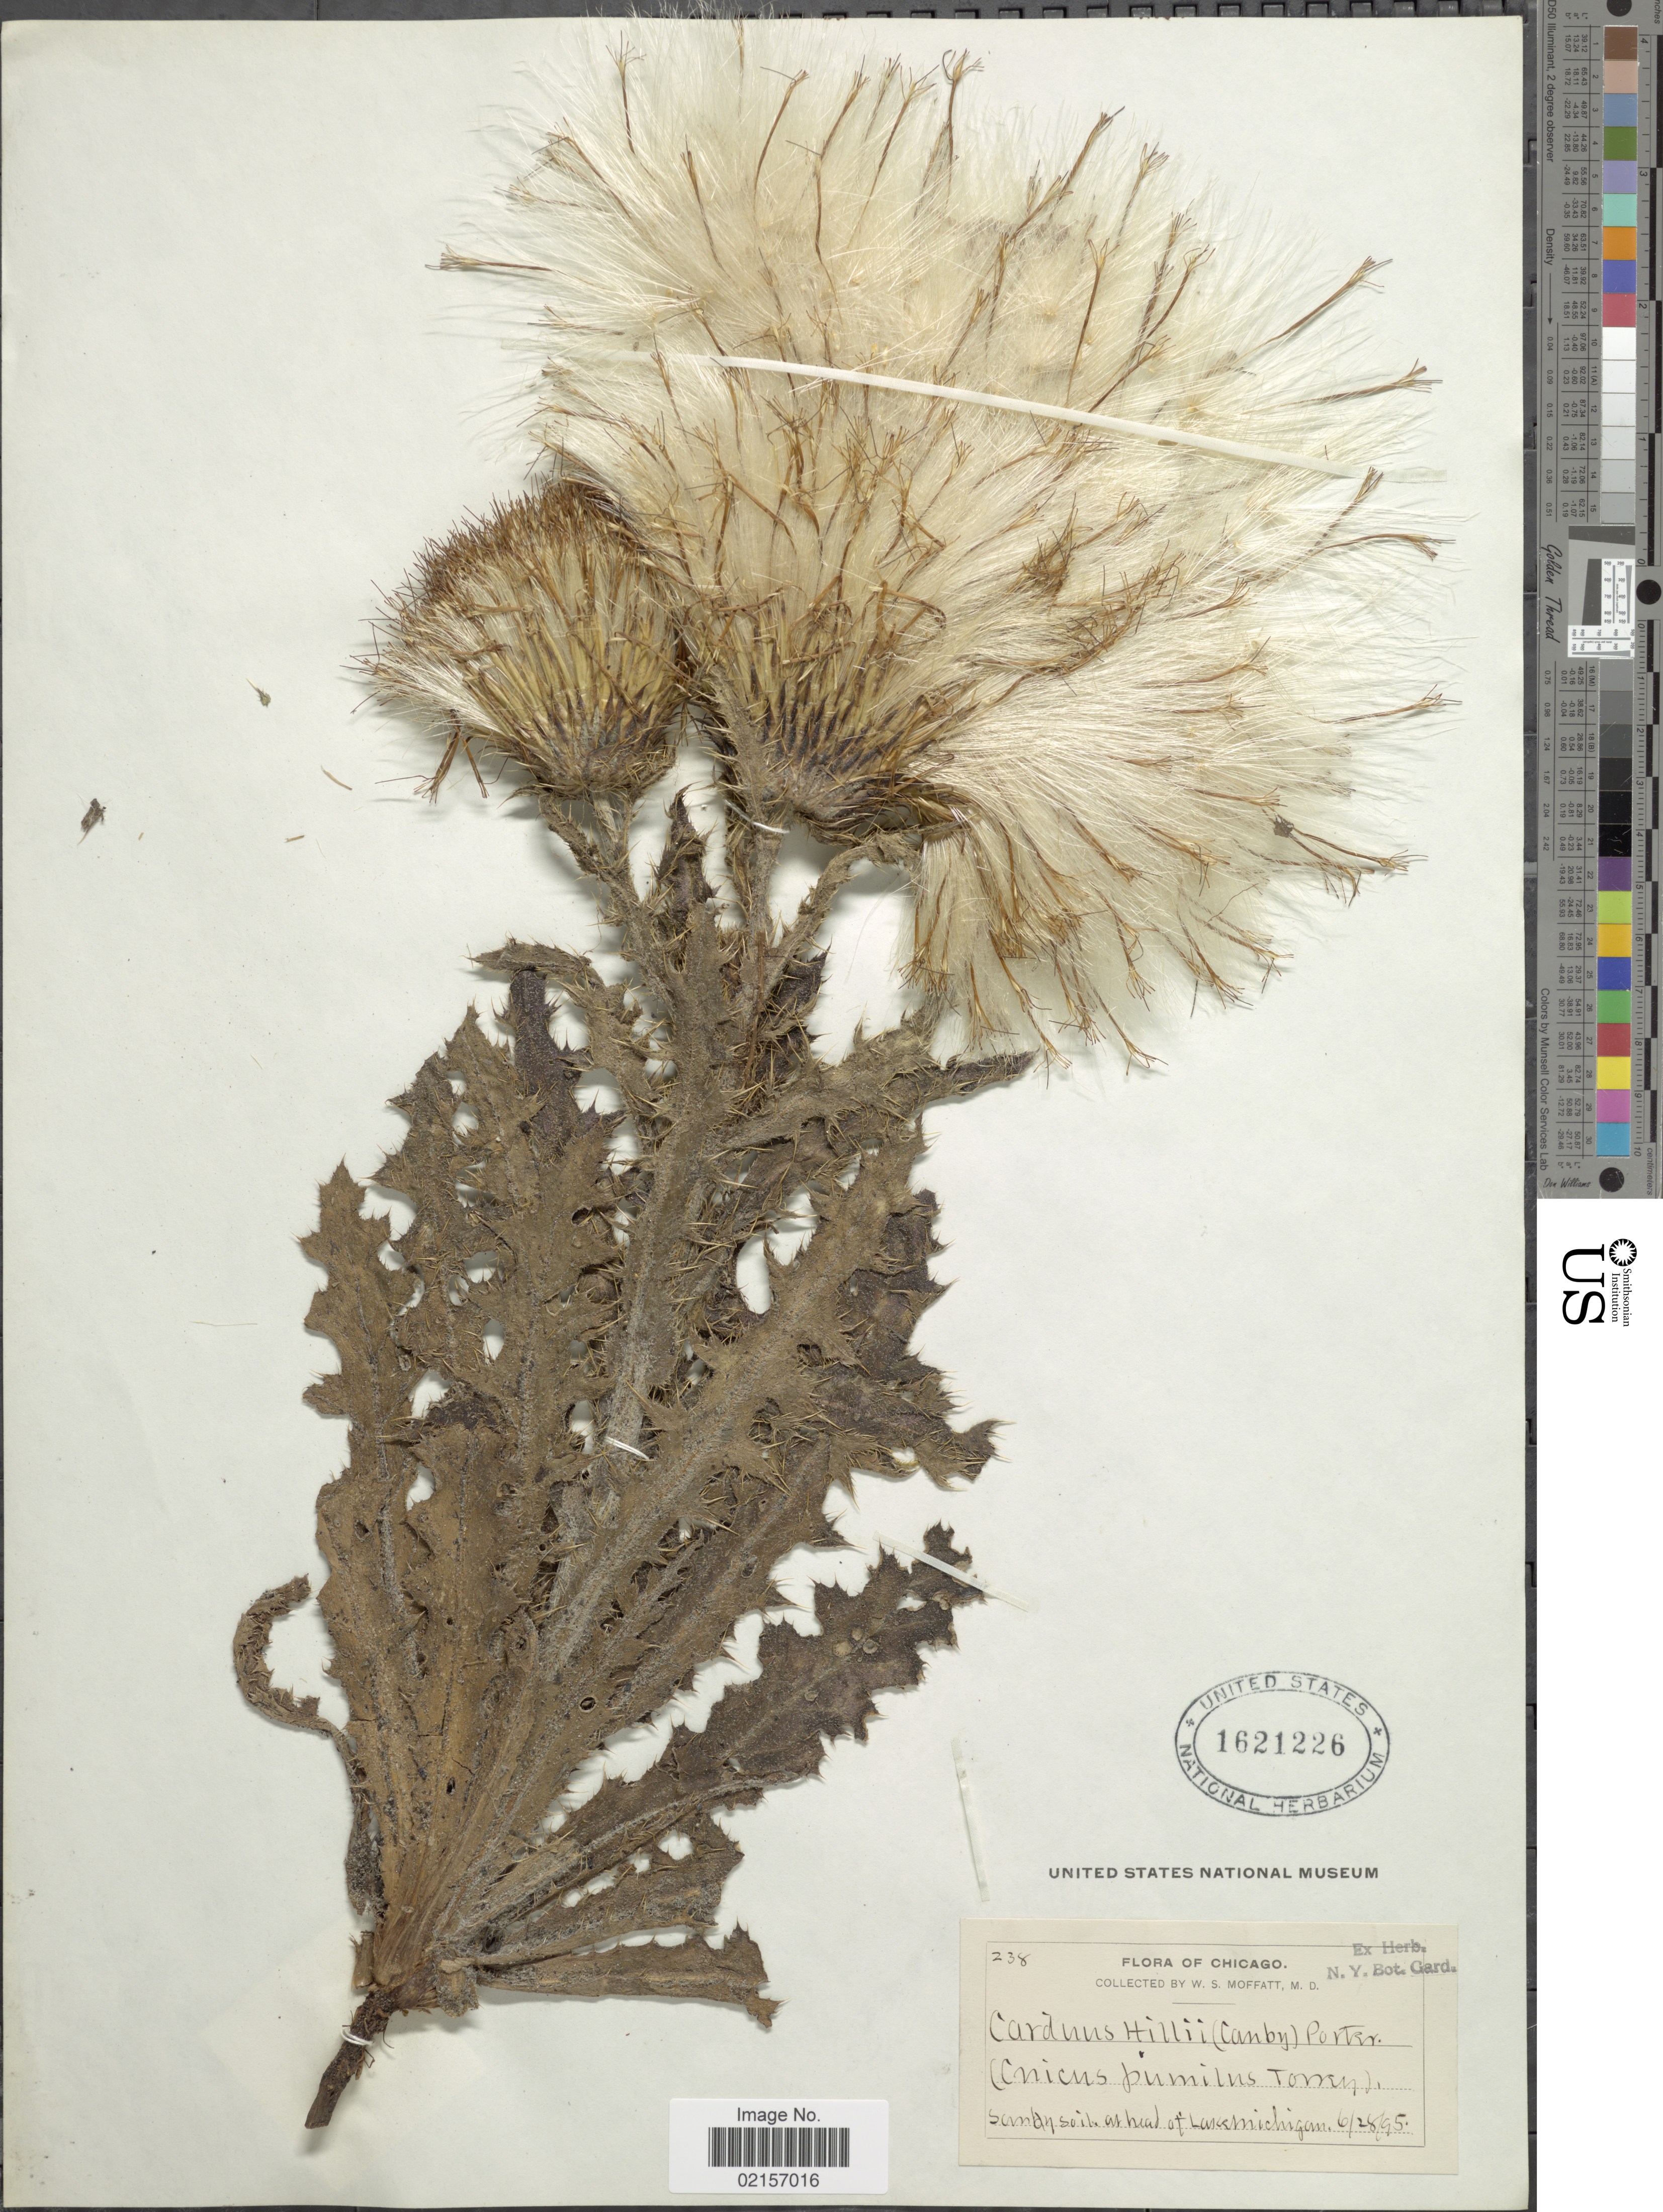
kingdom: Plantae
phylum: Tracheophyta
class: Magnoliopsida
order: Asterales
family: Asteraceae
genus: Cirsium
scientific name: Cirsium pumilum var. hillii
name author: (Canby) B. Boivin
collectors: W. Moffatt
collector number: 238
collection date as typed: Transcribed d/m/y: 28/6/95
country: United States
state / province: Illinois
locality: Chicago, sandy soils at head of Lake Michigan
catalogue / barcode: US 1621226